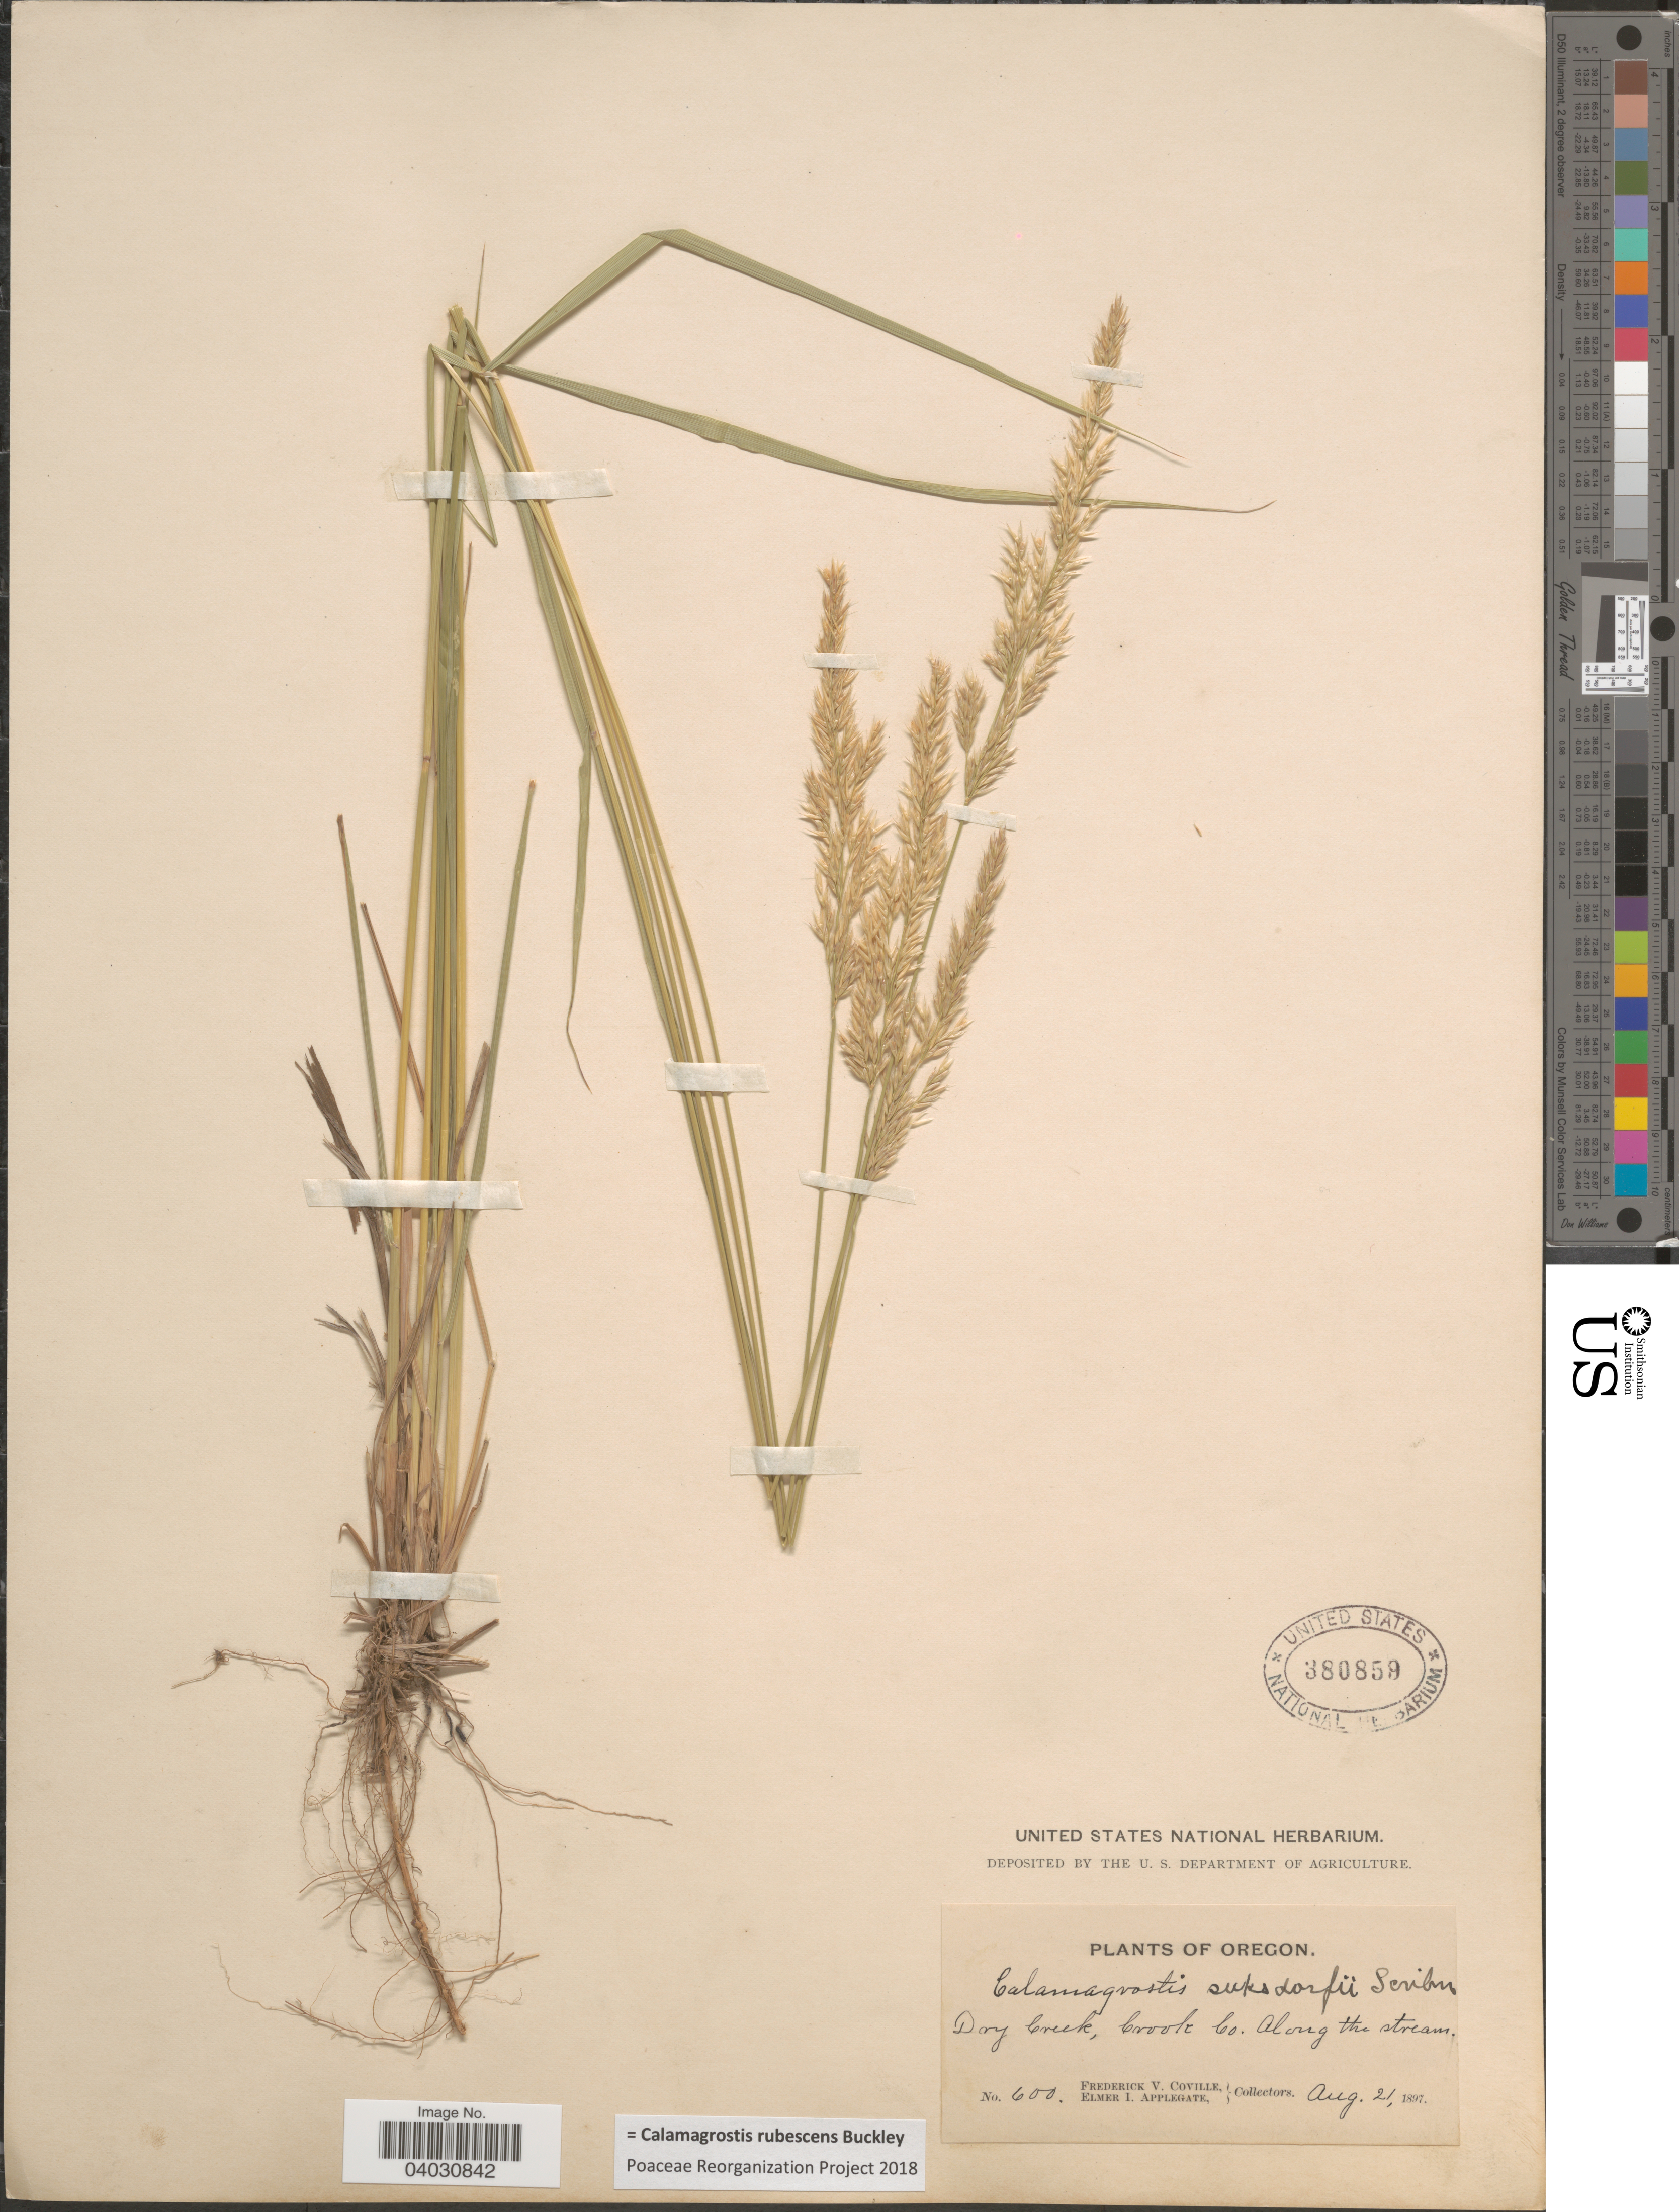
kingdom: Plantae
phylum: Tracheophyta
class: Liliopsida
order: Poales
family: Poaceae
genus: Calamagrostis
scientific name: Calamagrostis rubescens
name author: Buckley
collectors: F. V. Coville & E. I. Applegate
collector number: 600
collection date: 1897-08-21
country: United States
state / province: Oregon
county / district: Crook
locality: Dry Creek, Crook Co. Along the stream.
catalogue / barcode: US 380859